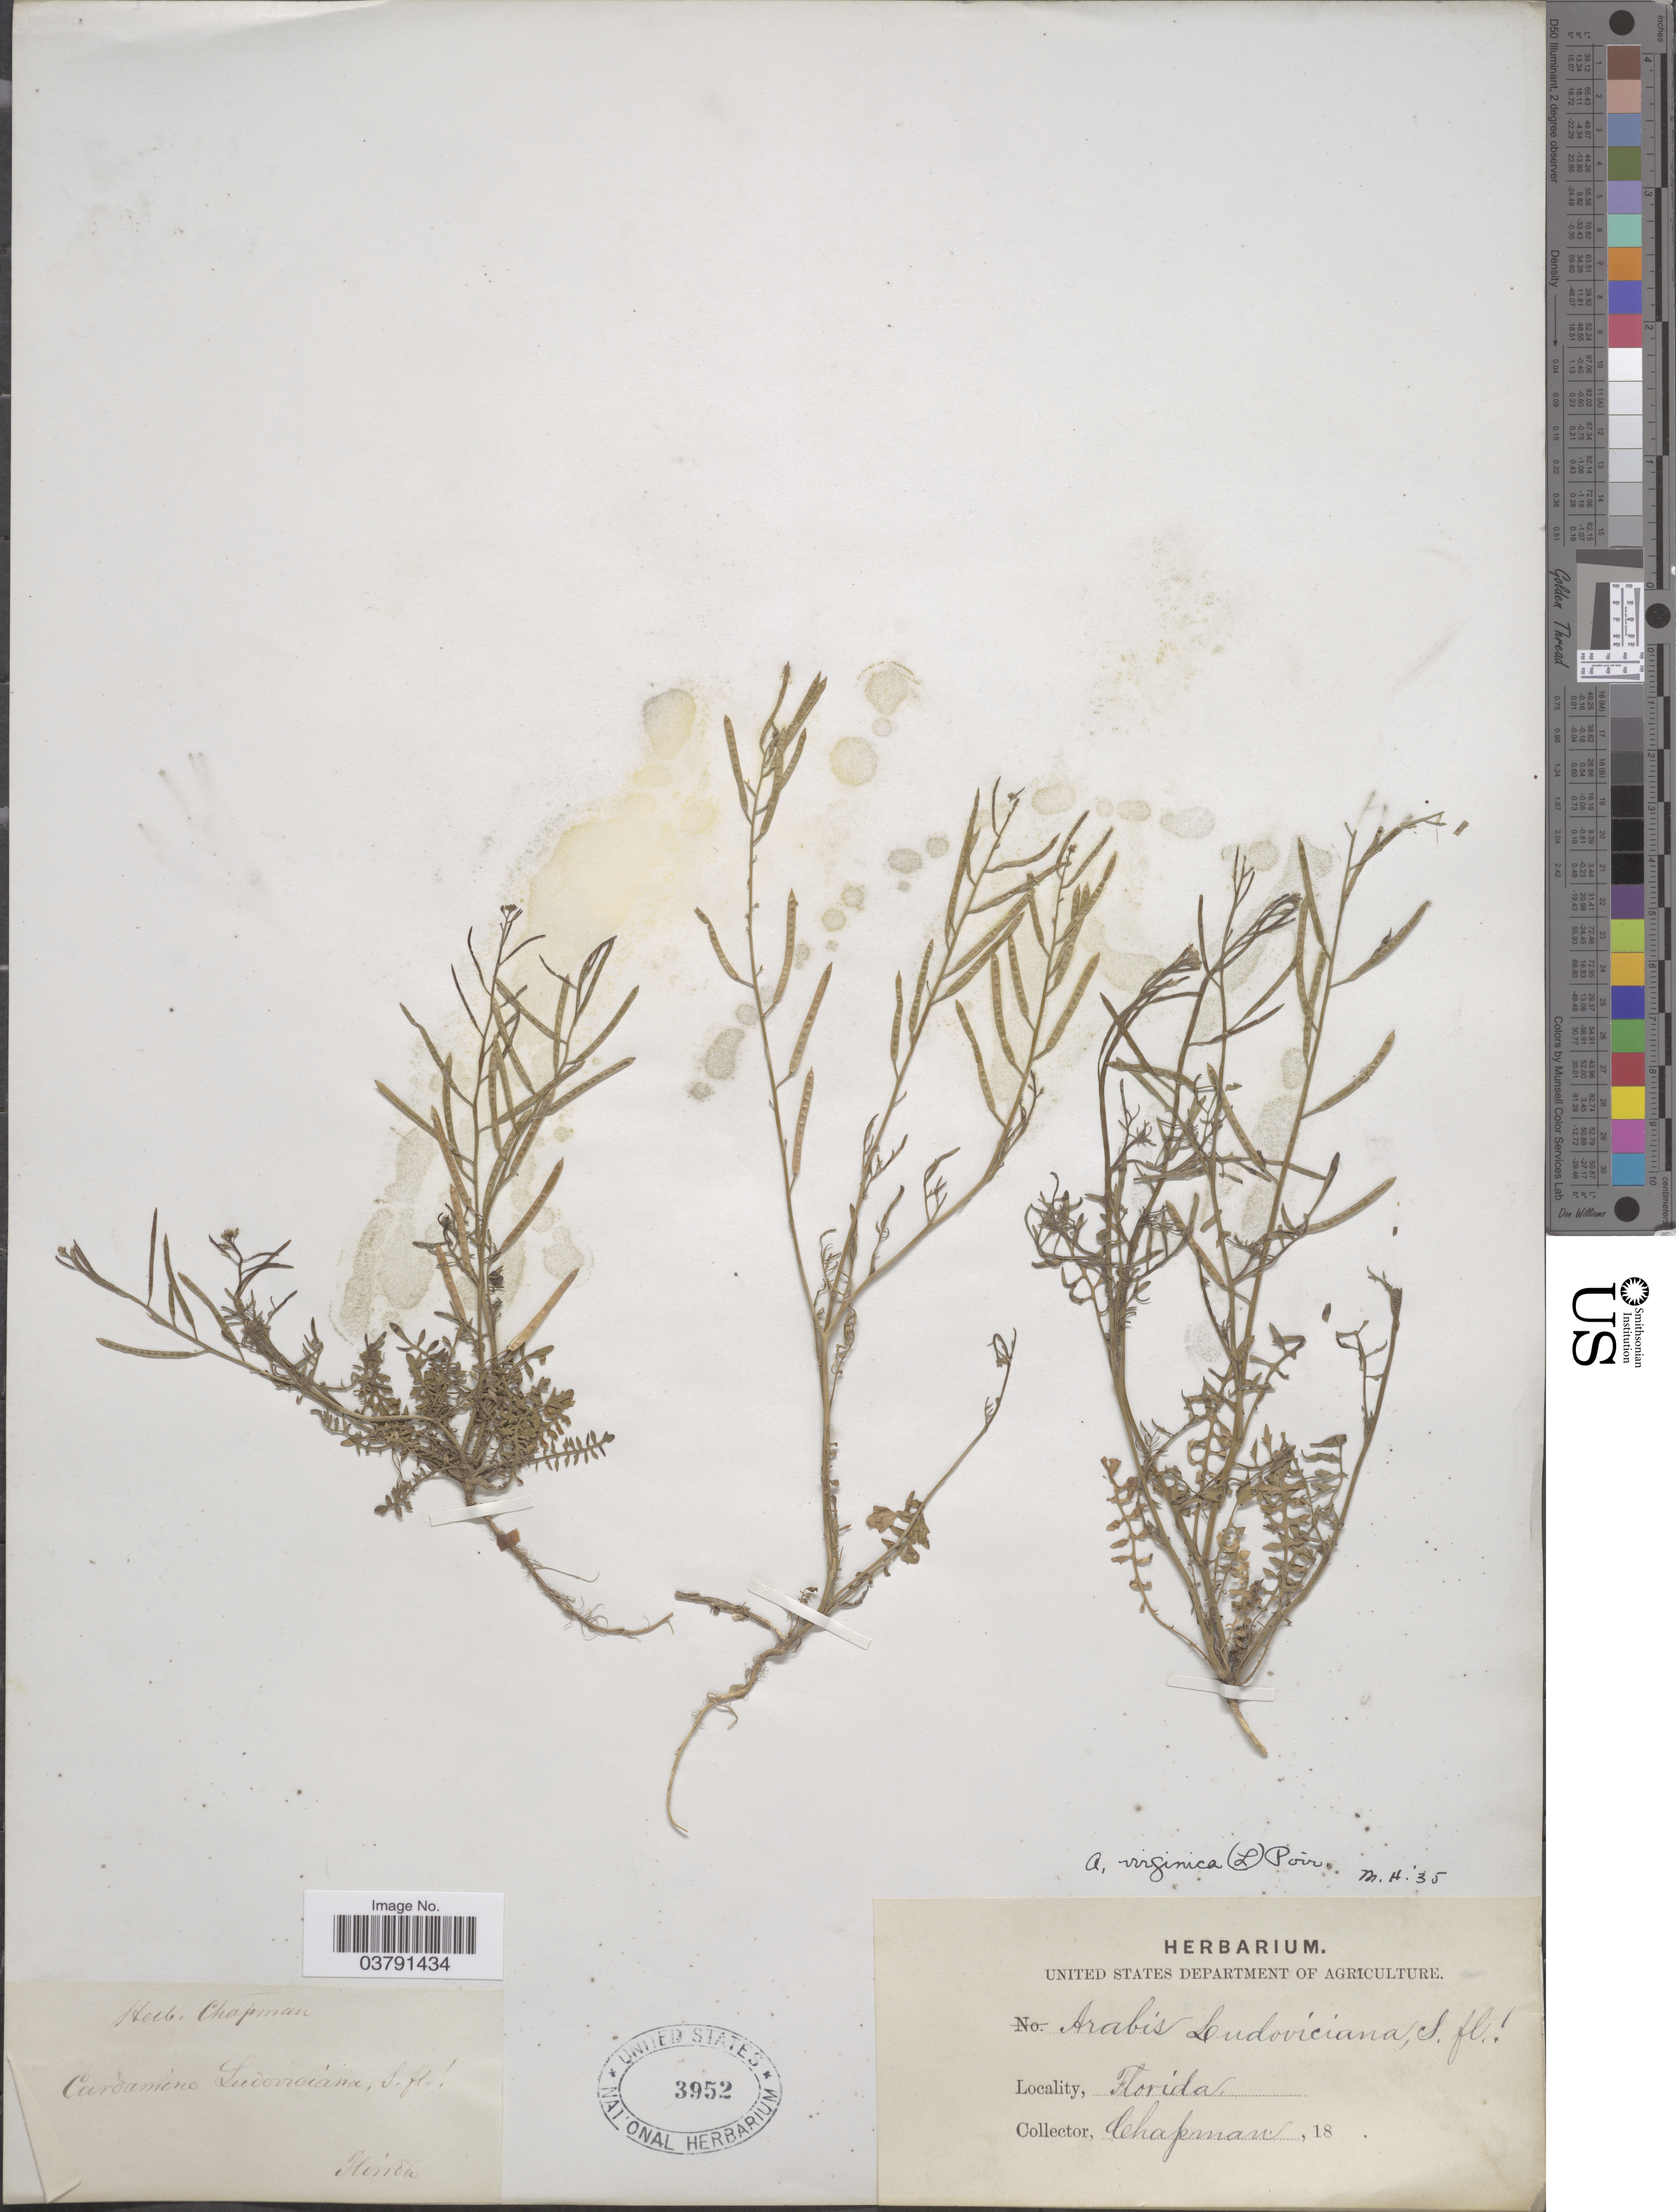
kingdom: Plantae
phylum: Tracheophyta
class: Magnoliopsida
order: Brassicales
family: Brassicaceae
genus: Planodes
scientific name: Planodes virginicum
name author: (L.) Greene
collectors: A. Chapman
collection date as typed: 18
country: United States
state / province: Florida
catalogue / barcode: US 3952